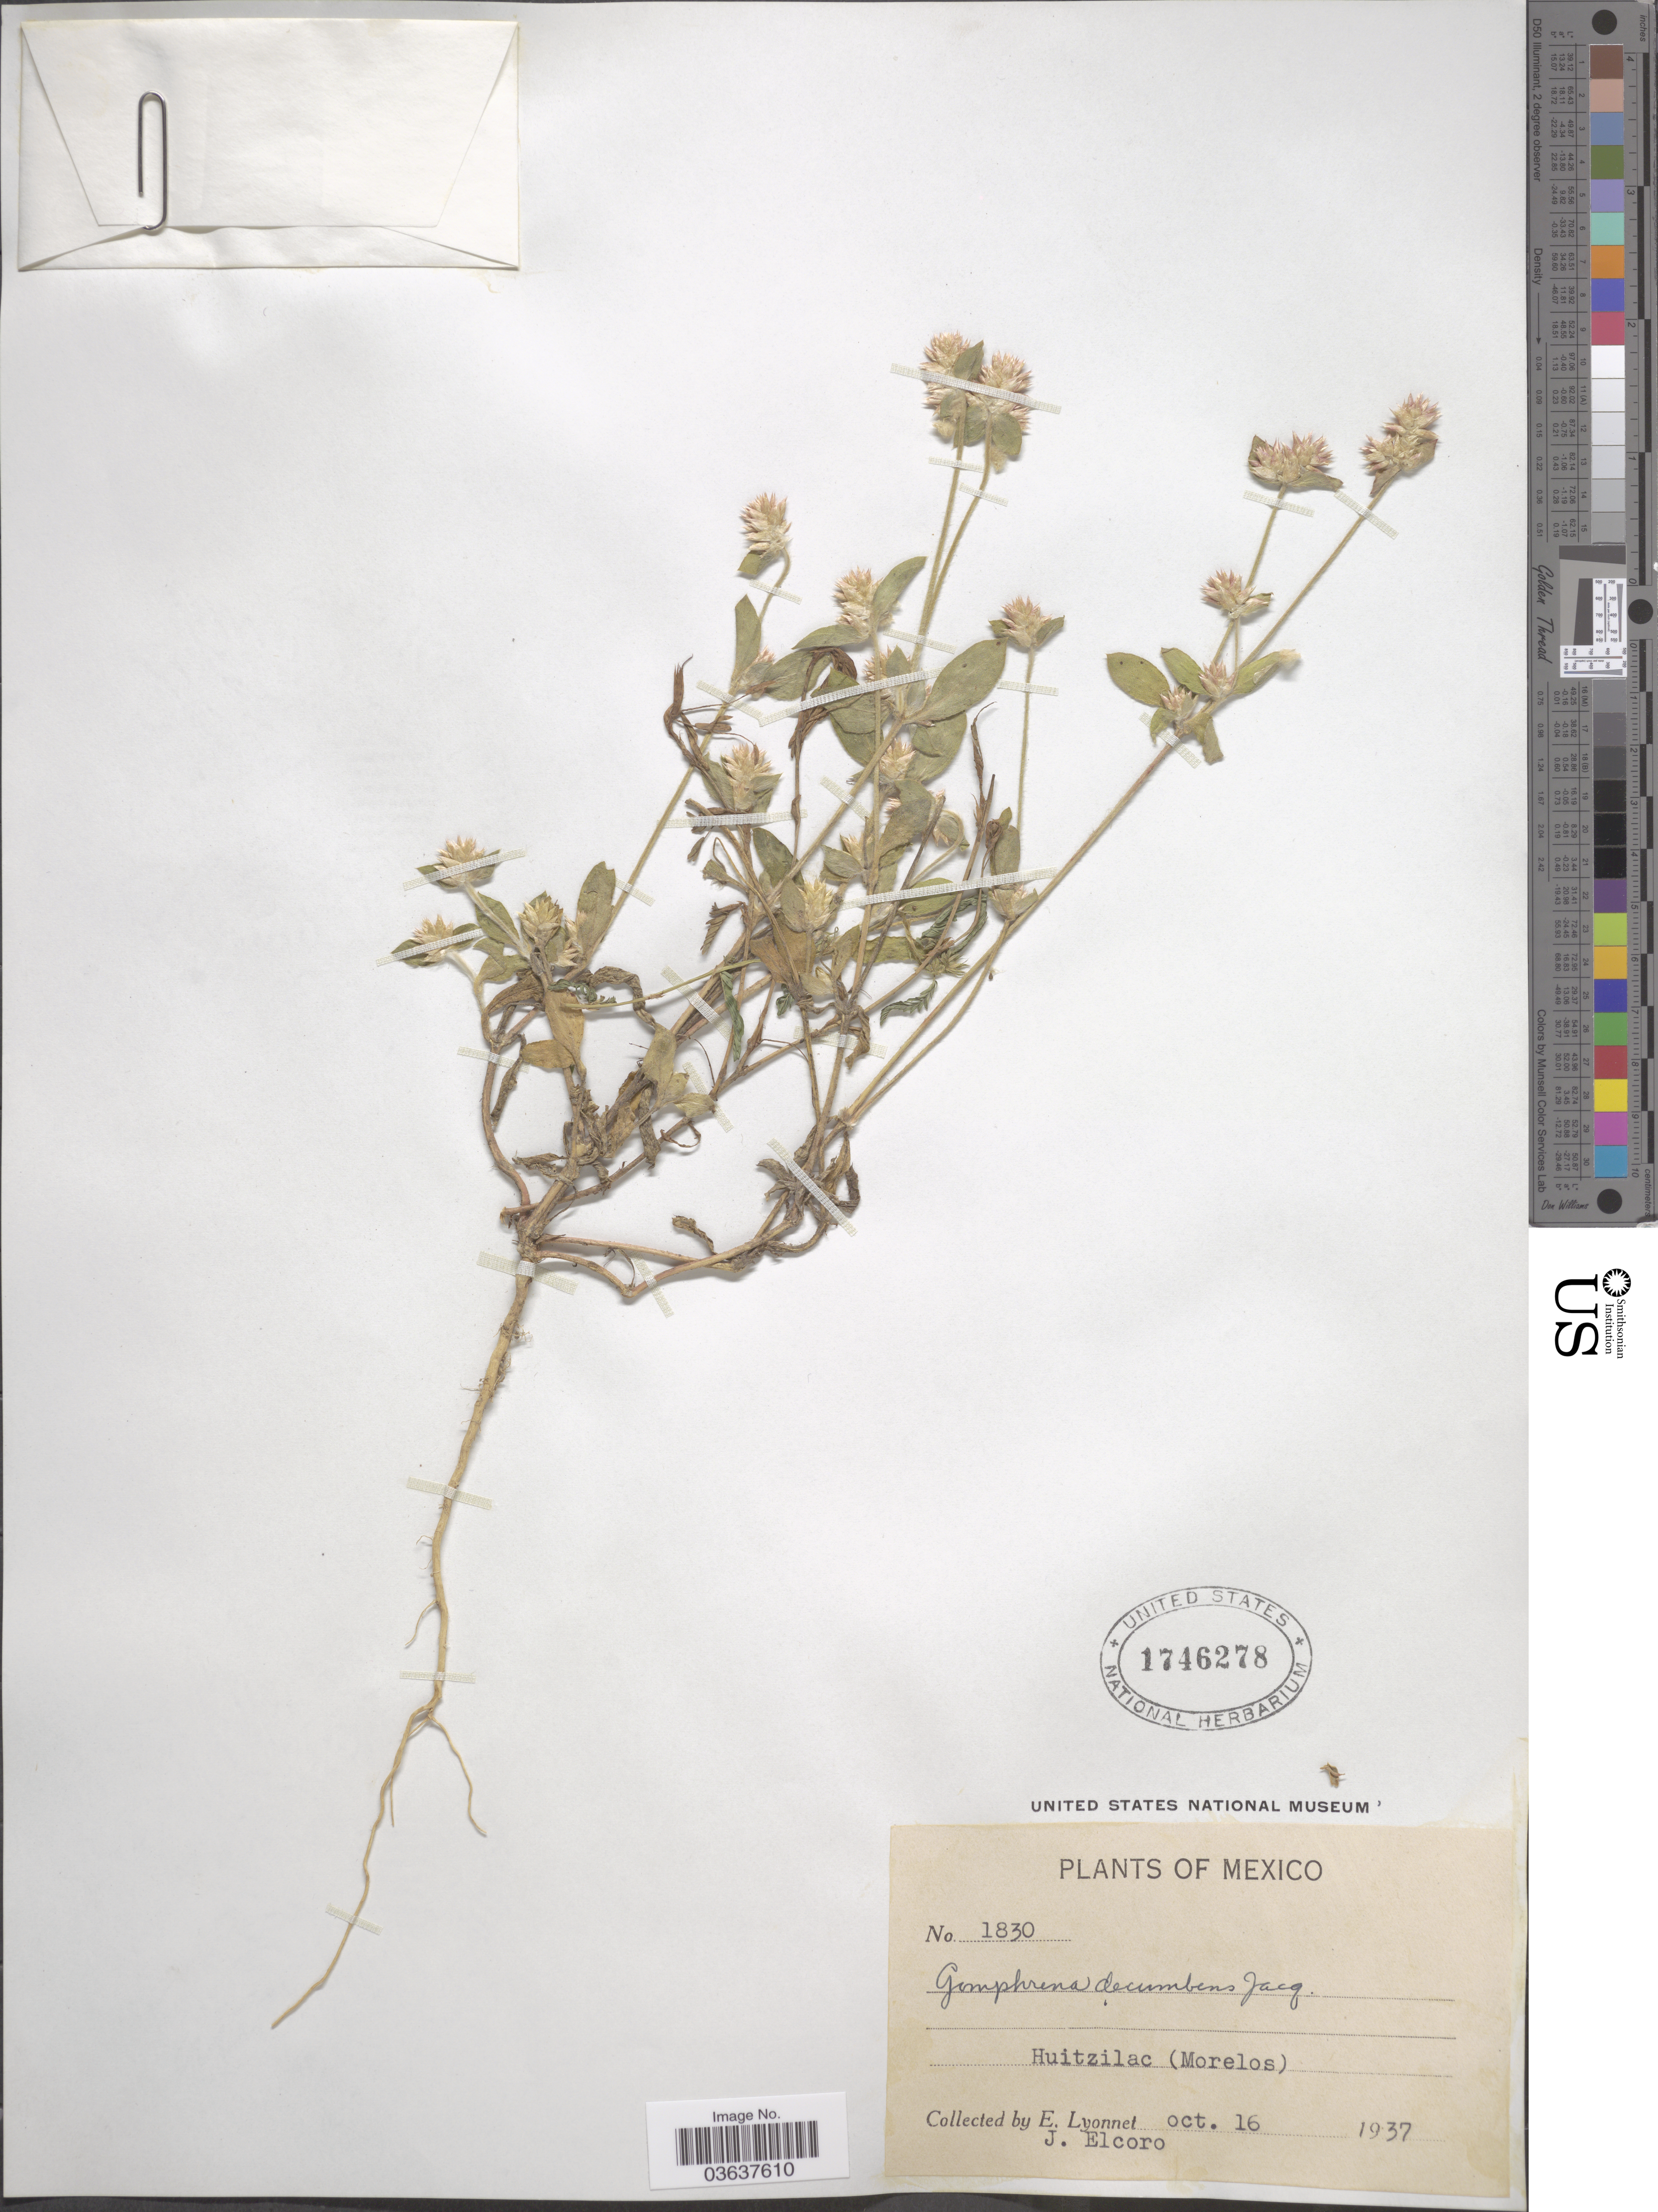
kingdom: Plantae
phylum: Tracheophyta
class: Magnoliopsida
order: Caryophyllales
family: Amaranthaceae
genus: Gomphrena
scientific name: Gomphrena decumbens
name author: Jacq.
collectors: E. Lyonnet & J. Elcoro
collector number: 1830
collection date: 1937-10-16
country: Mexico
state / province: Morelos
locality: Huitzilac.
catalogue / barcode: US 1746278